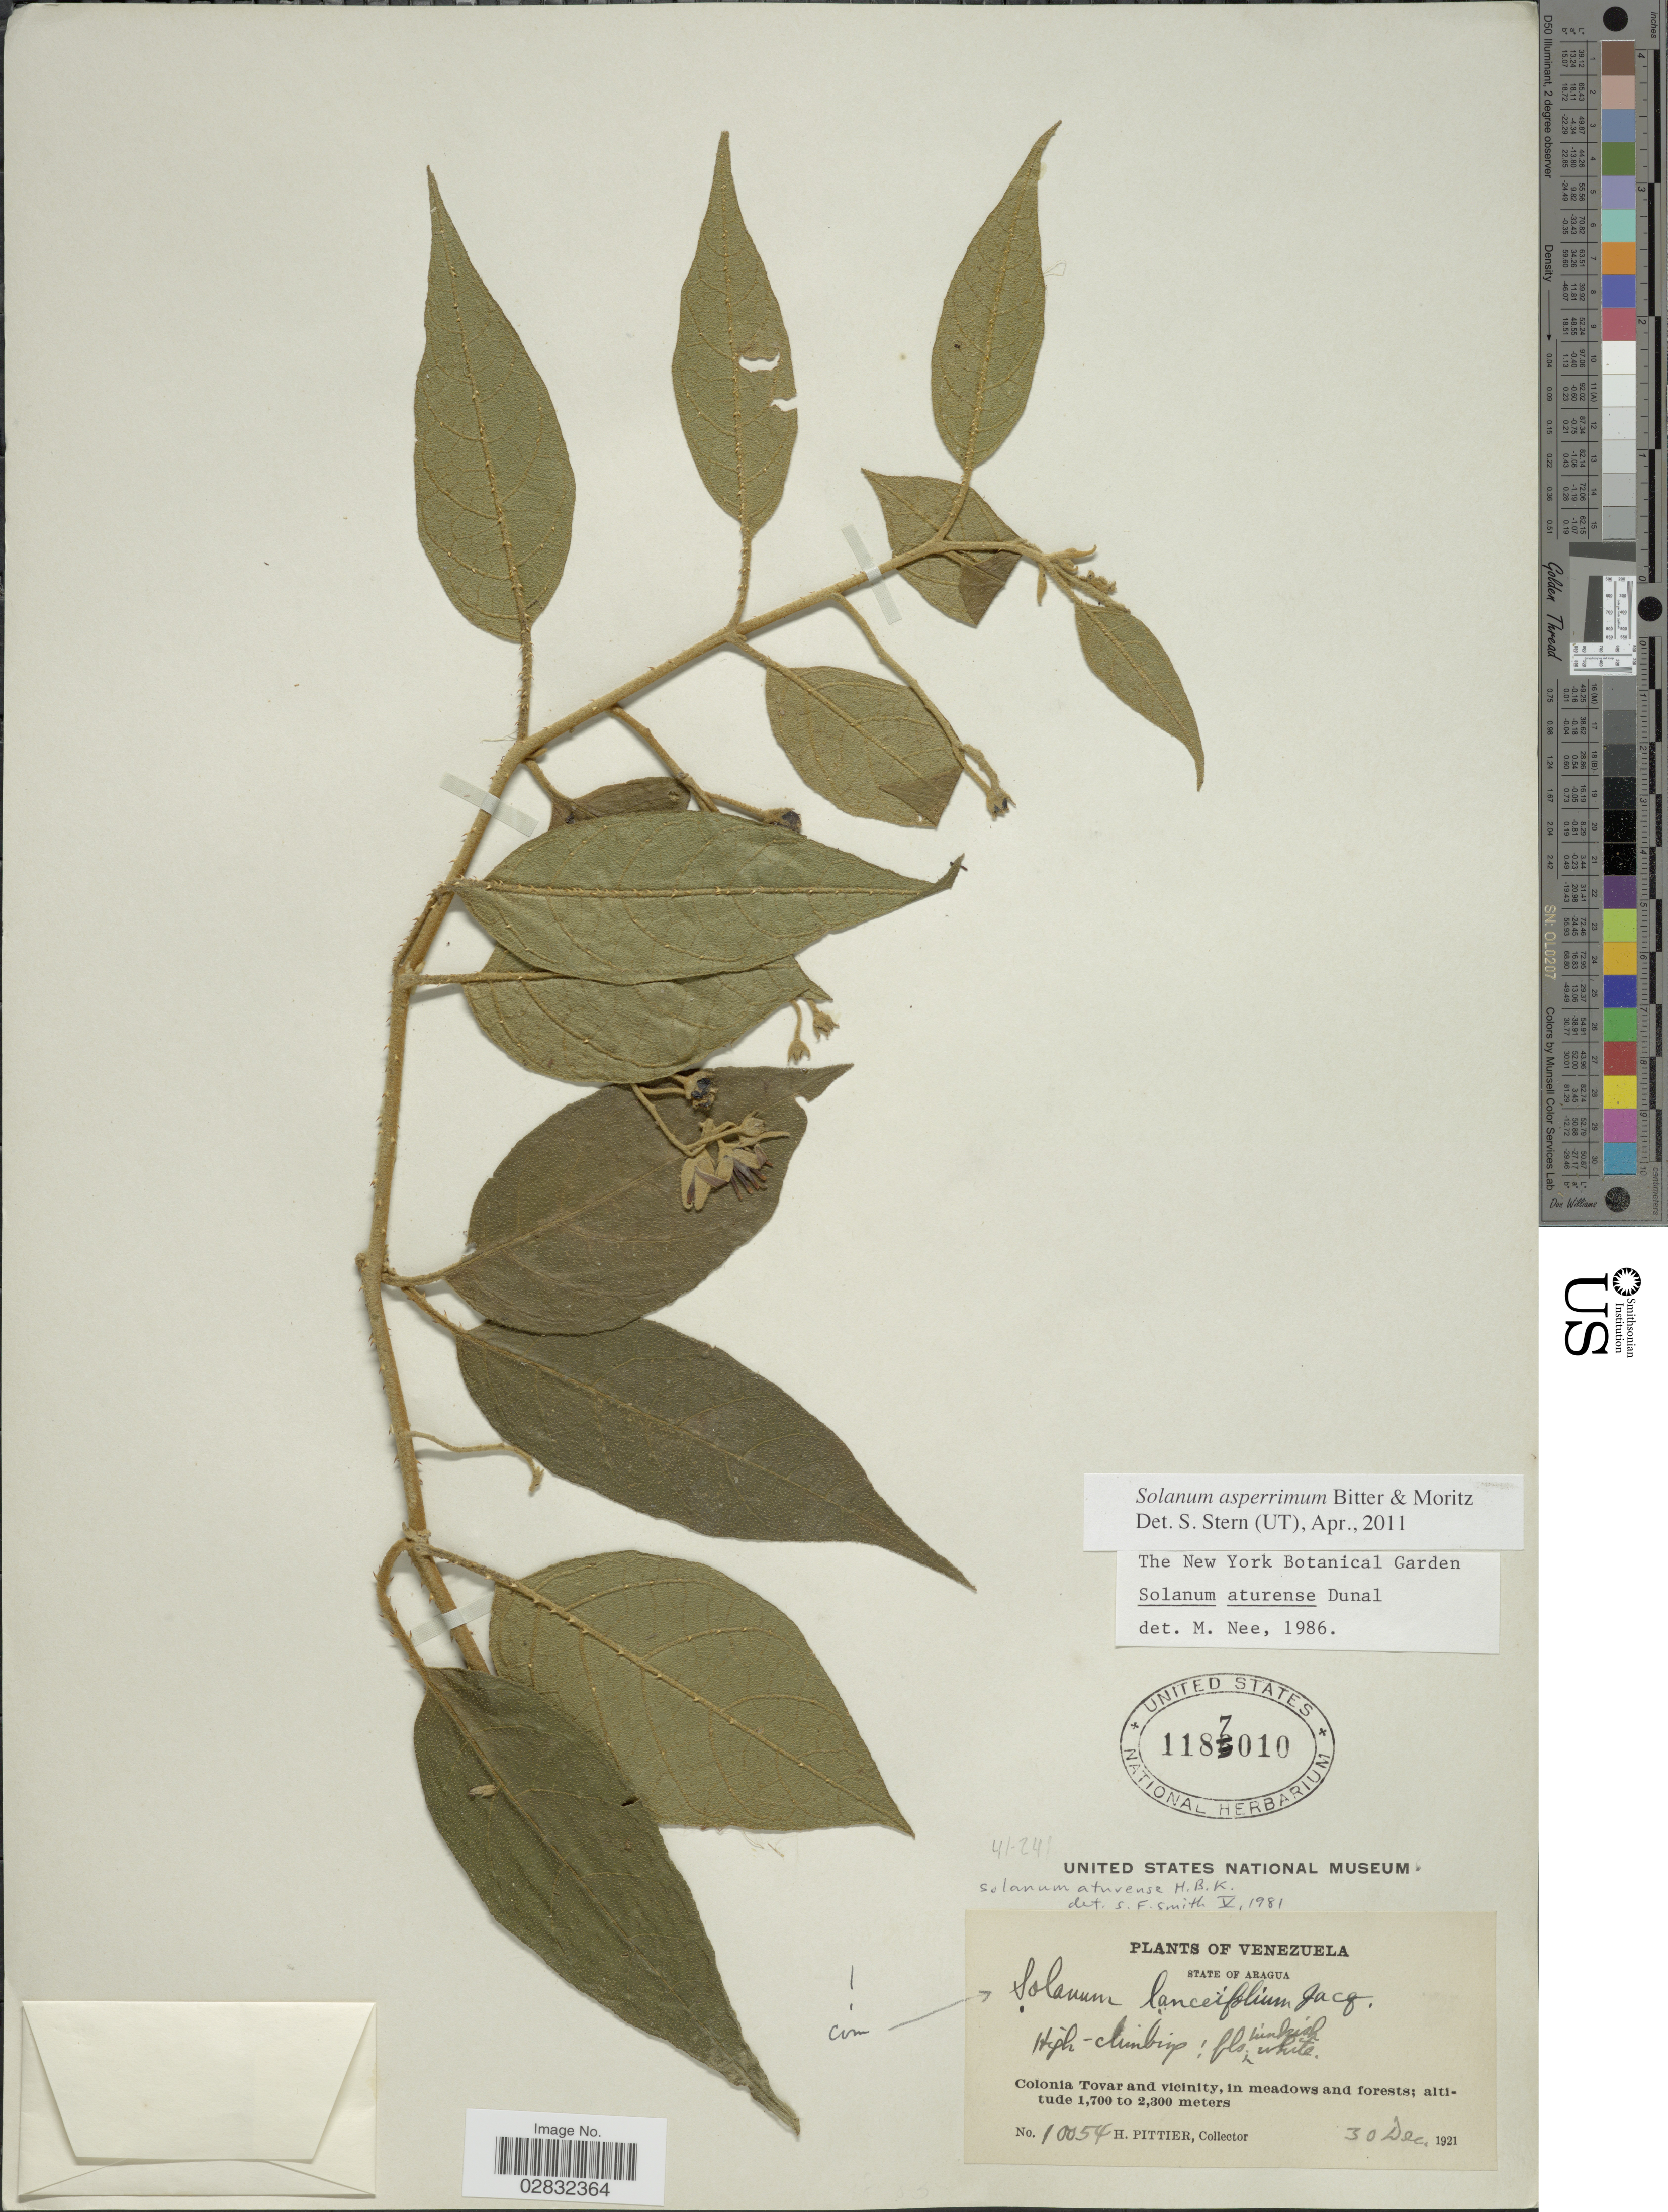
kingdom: Plantae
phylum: Tracheophyta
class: Magnoliopsida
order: Solanales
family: Solanaceae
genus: Solanum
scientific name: Solanum asperrimum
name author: Bitter & Moritz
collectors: H. F. Pittier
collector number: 10054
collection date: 1921-12-30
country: Venezuela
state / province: Aragua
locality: State of Aragua, Colonia Tovar and vicinity, in meadows and forests.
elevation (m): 1700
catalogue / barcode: US 1187010